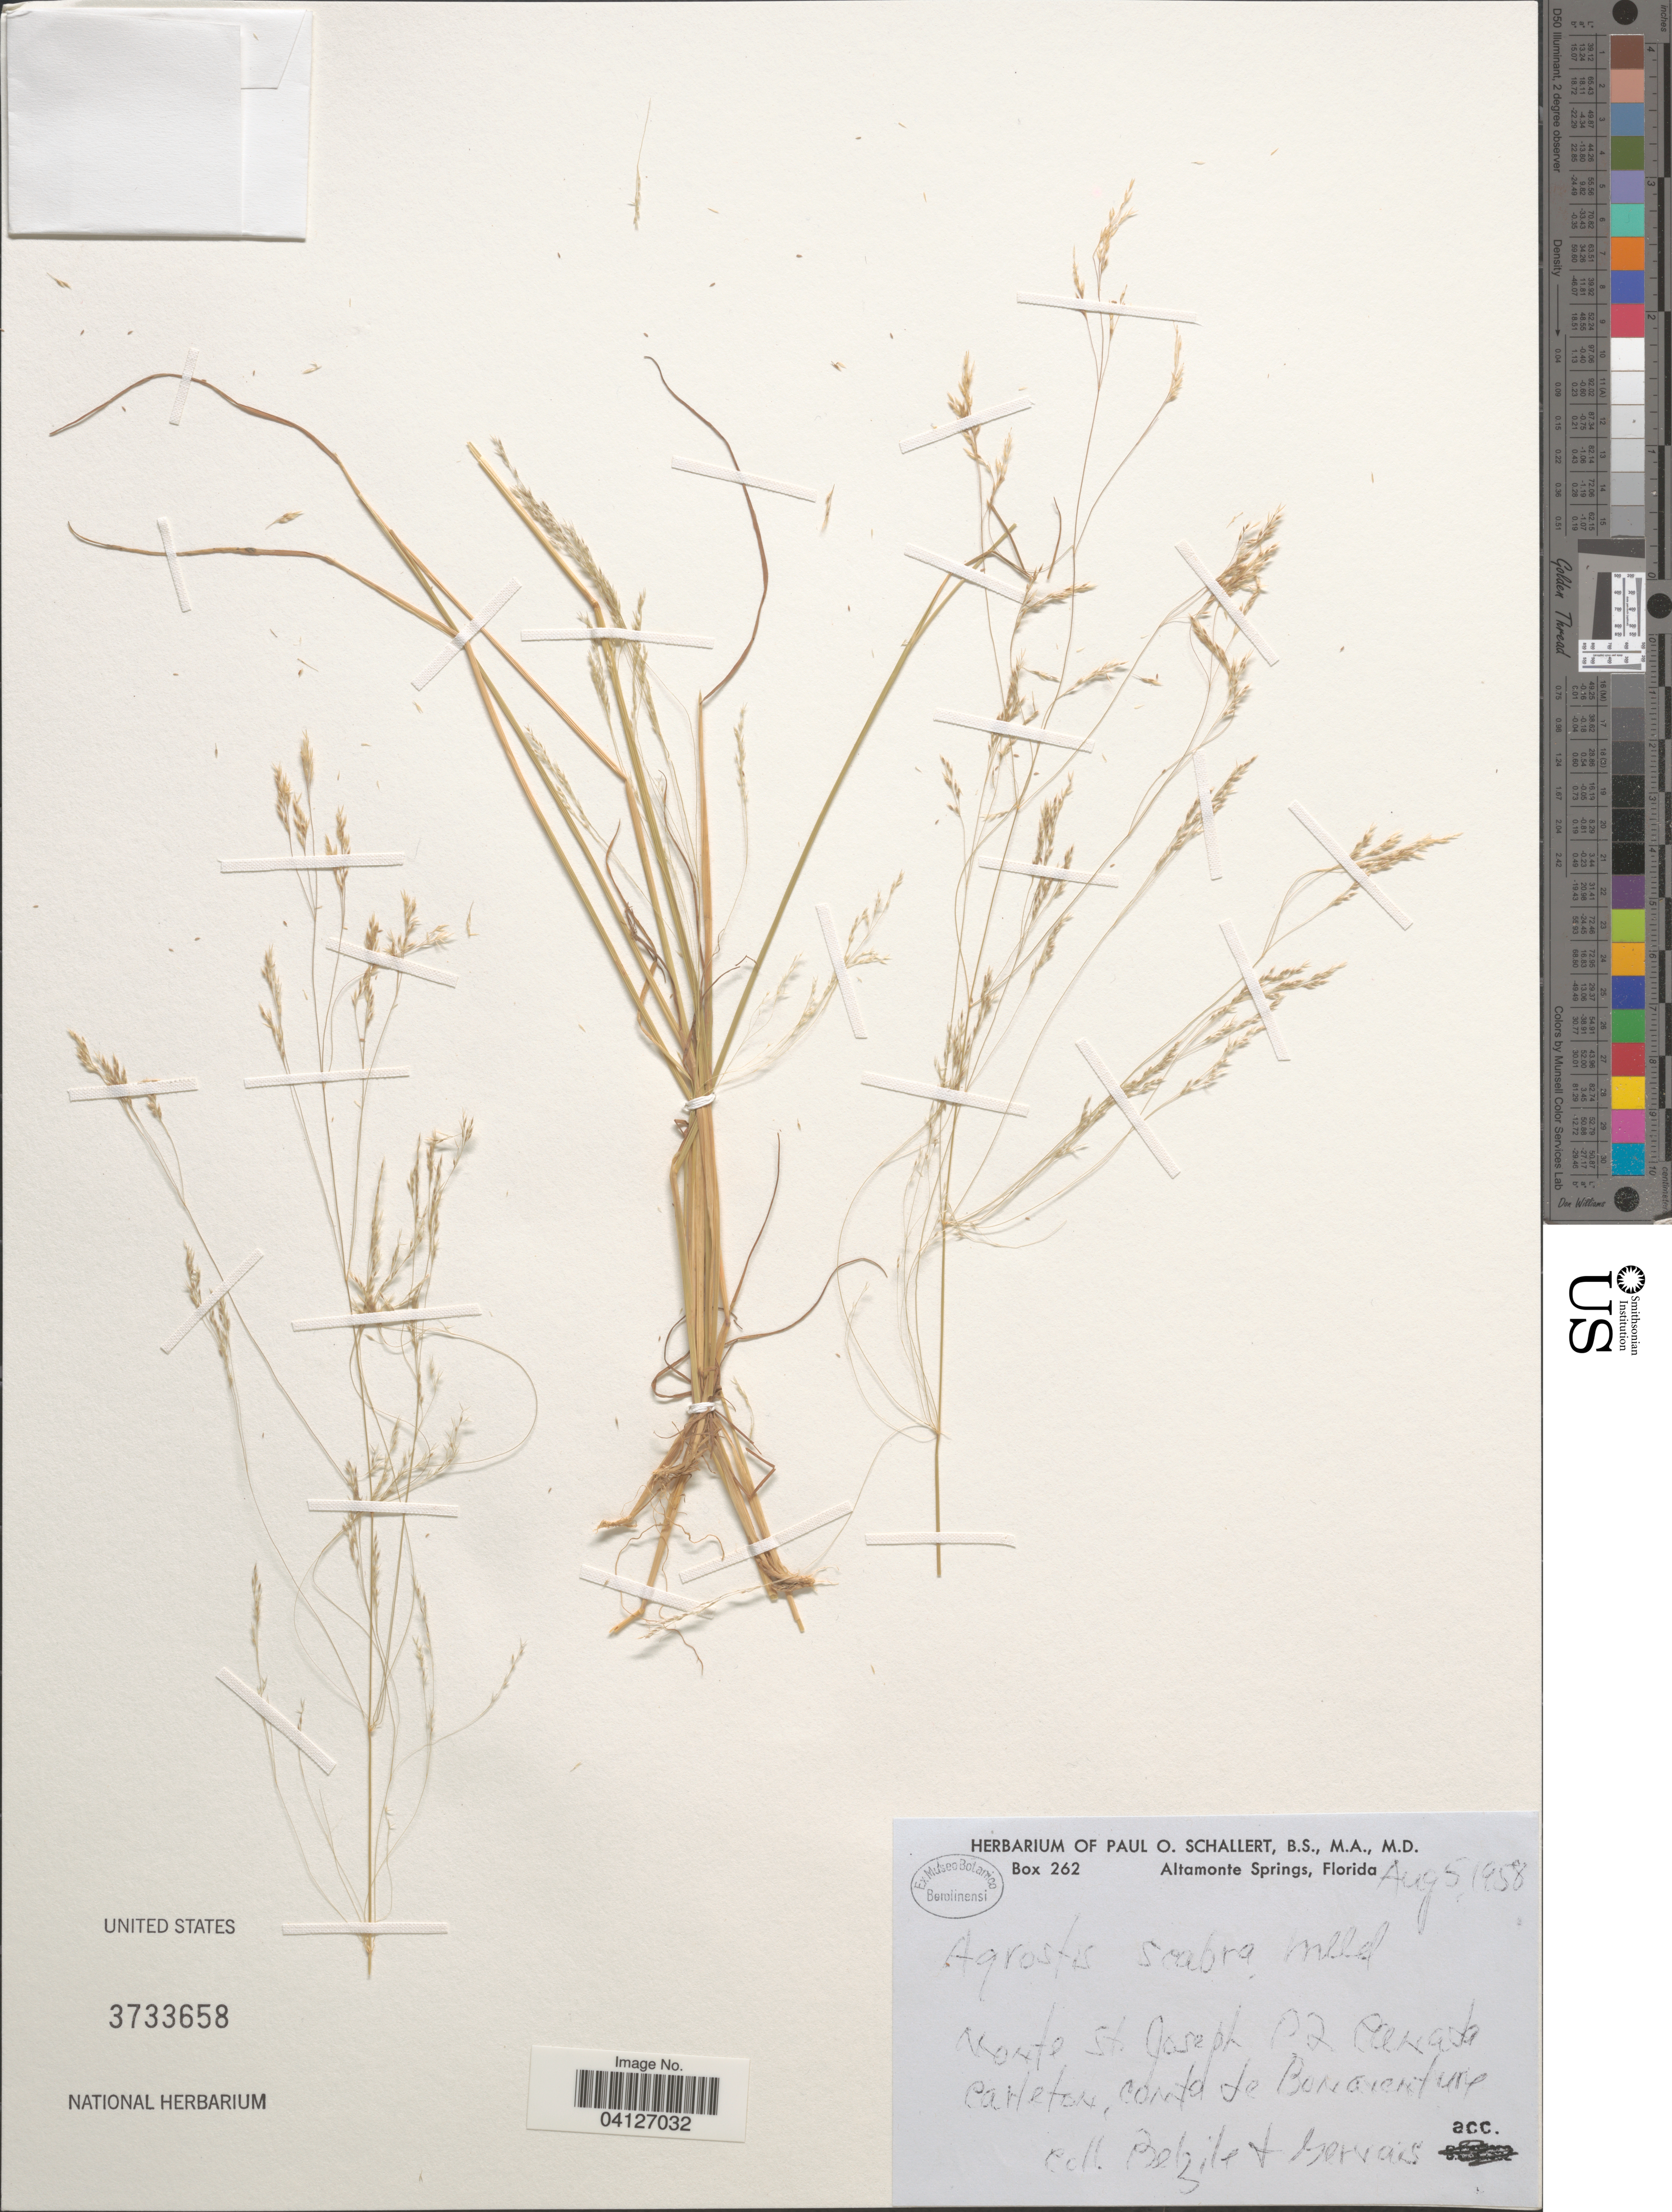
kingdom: Plantae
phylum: Tracheophyta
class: Liliopsida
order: Poales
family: Poaceae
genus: Agrostis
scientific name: Agrostis scabra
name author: Willd.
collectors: Belzile & Gervais, --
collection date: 1958-08-05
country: Canada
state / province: Quebec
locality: Monte St. Joseph P2 carleton, conta de Bonaventure.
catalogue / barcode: US 3733658